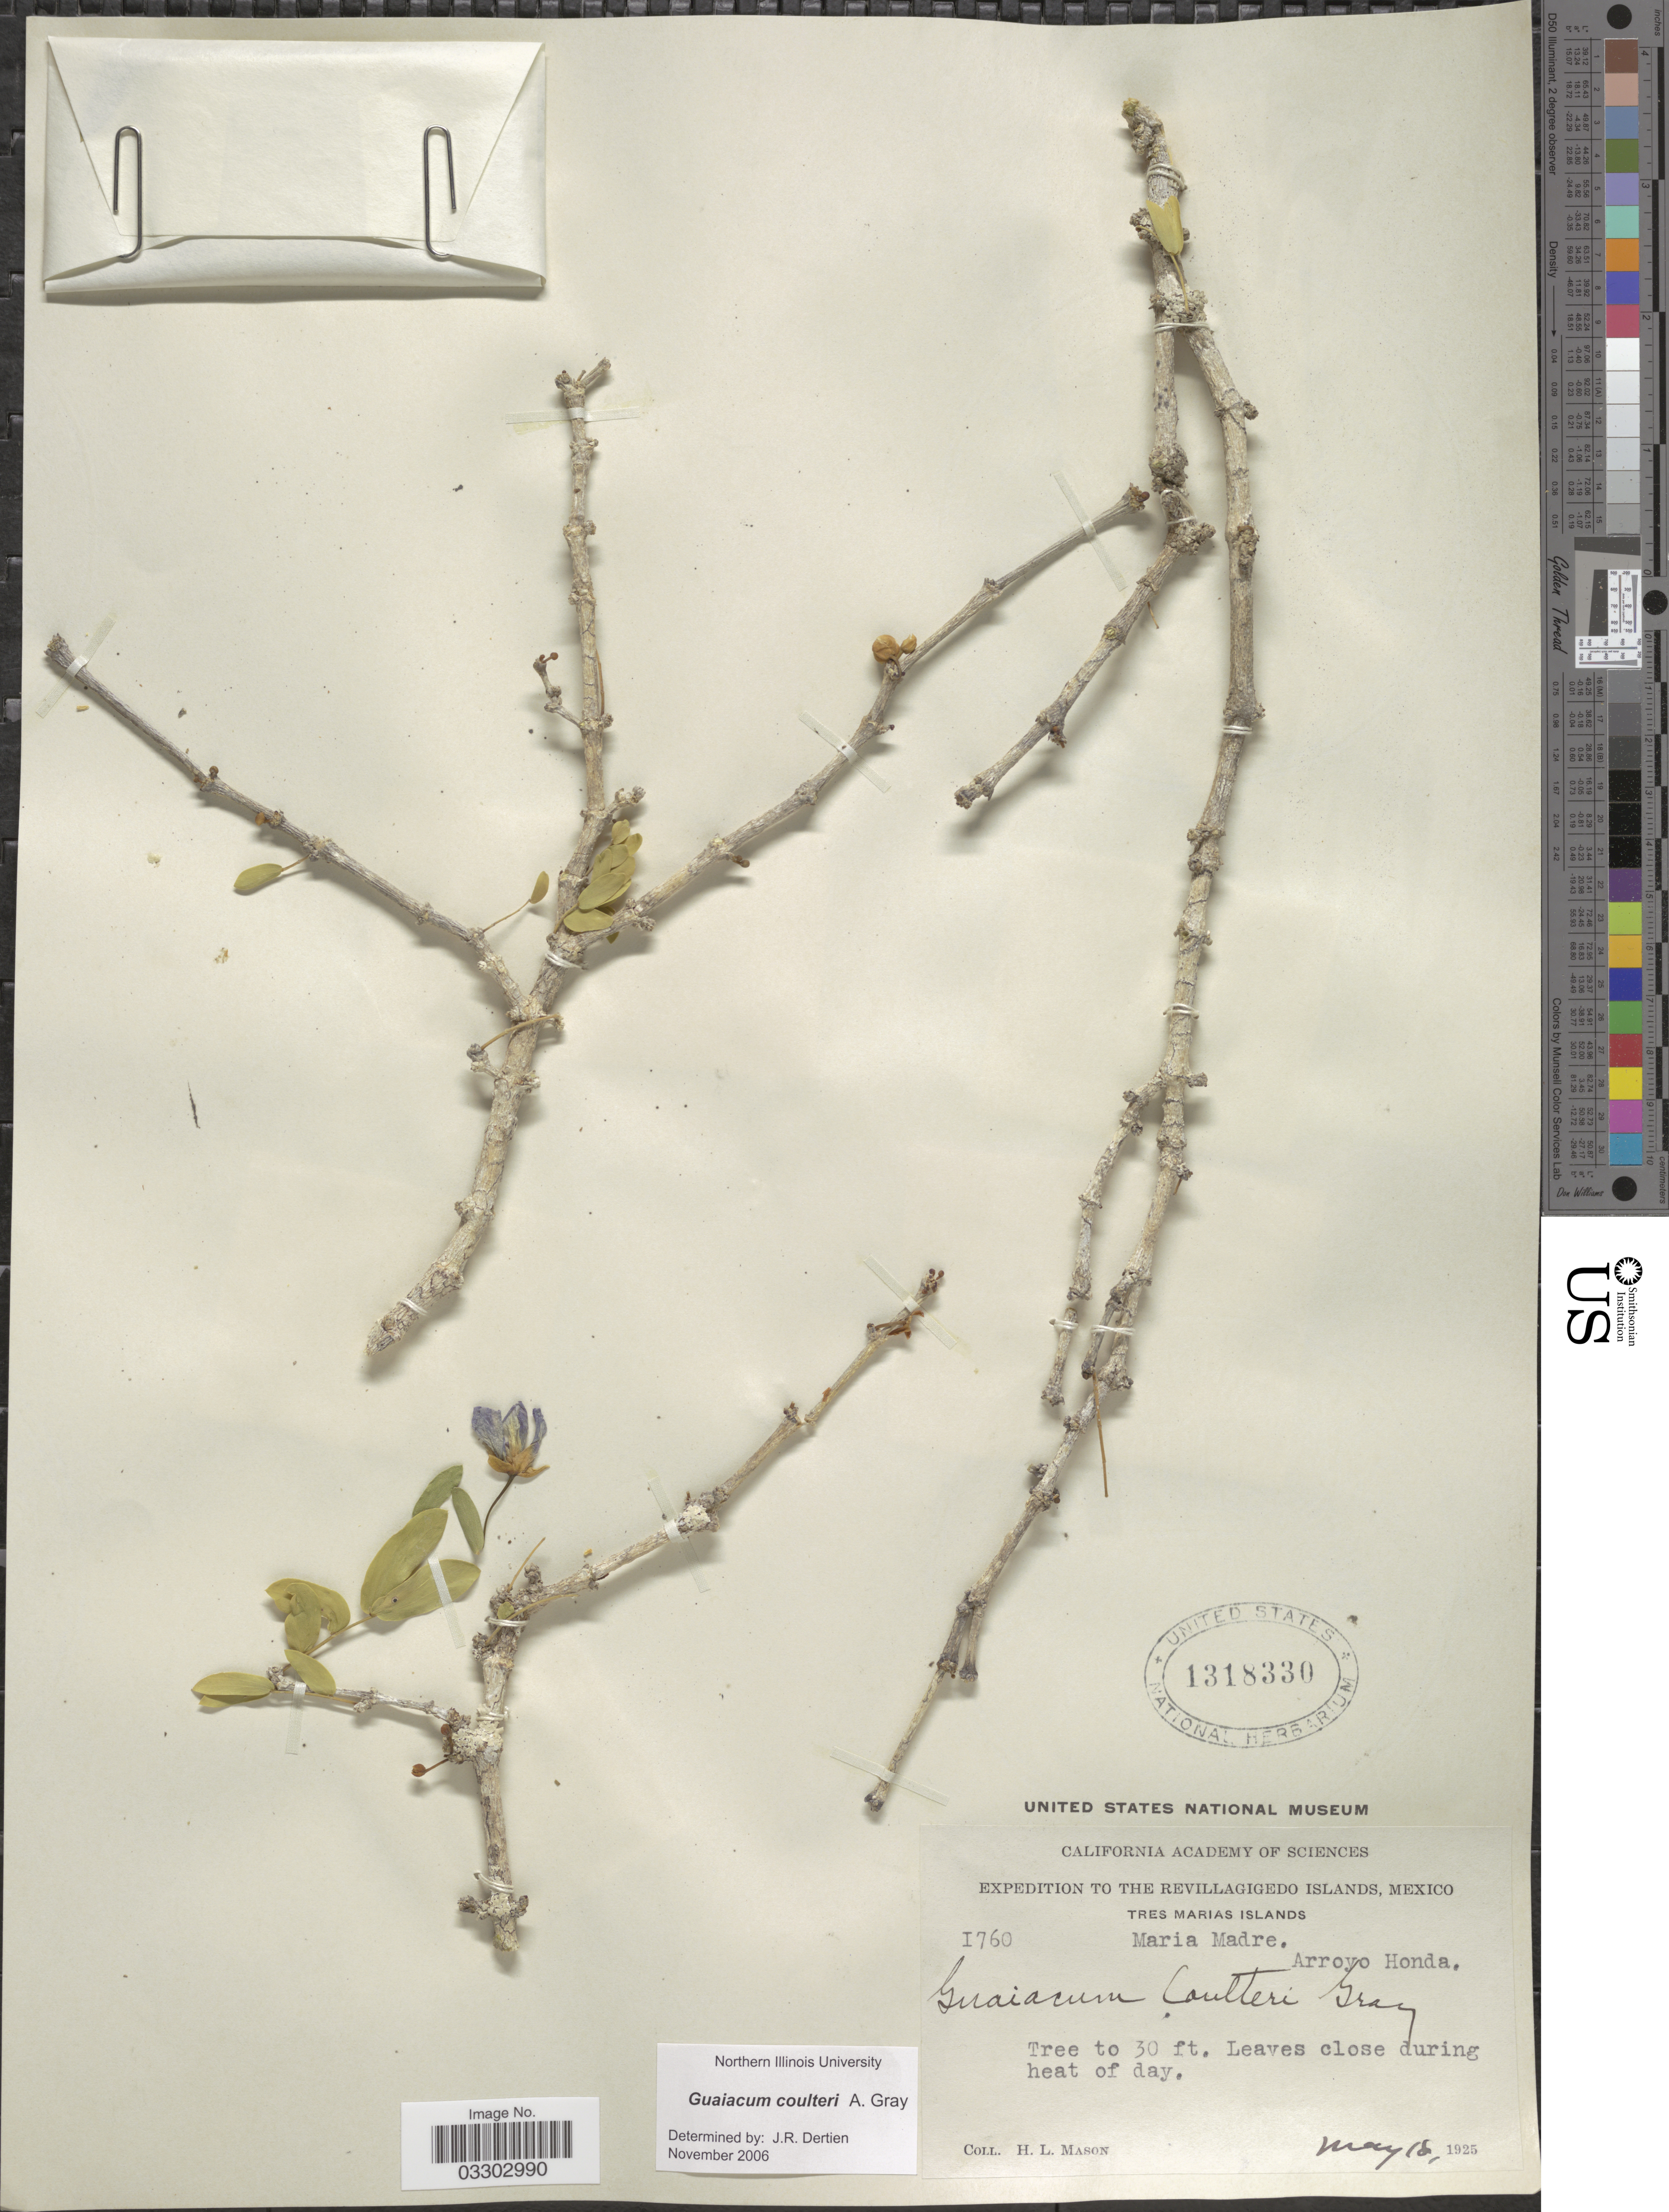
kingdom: Plantae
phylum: Tracheophyta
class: Magnoliopsida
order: Zygophyllales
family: Zygophyllaceae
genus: Guaiacum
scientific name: Guaiacum coulteri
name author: A. Gray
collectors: H. L. Mason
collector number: I760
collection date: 1925-05-18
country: Mexico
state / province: Nayarit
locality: The Revillagigedo Islands. Tres Marias Islands. Maria Madre, Arroyo Honda.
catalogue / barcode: US 1318330